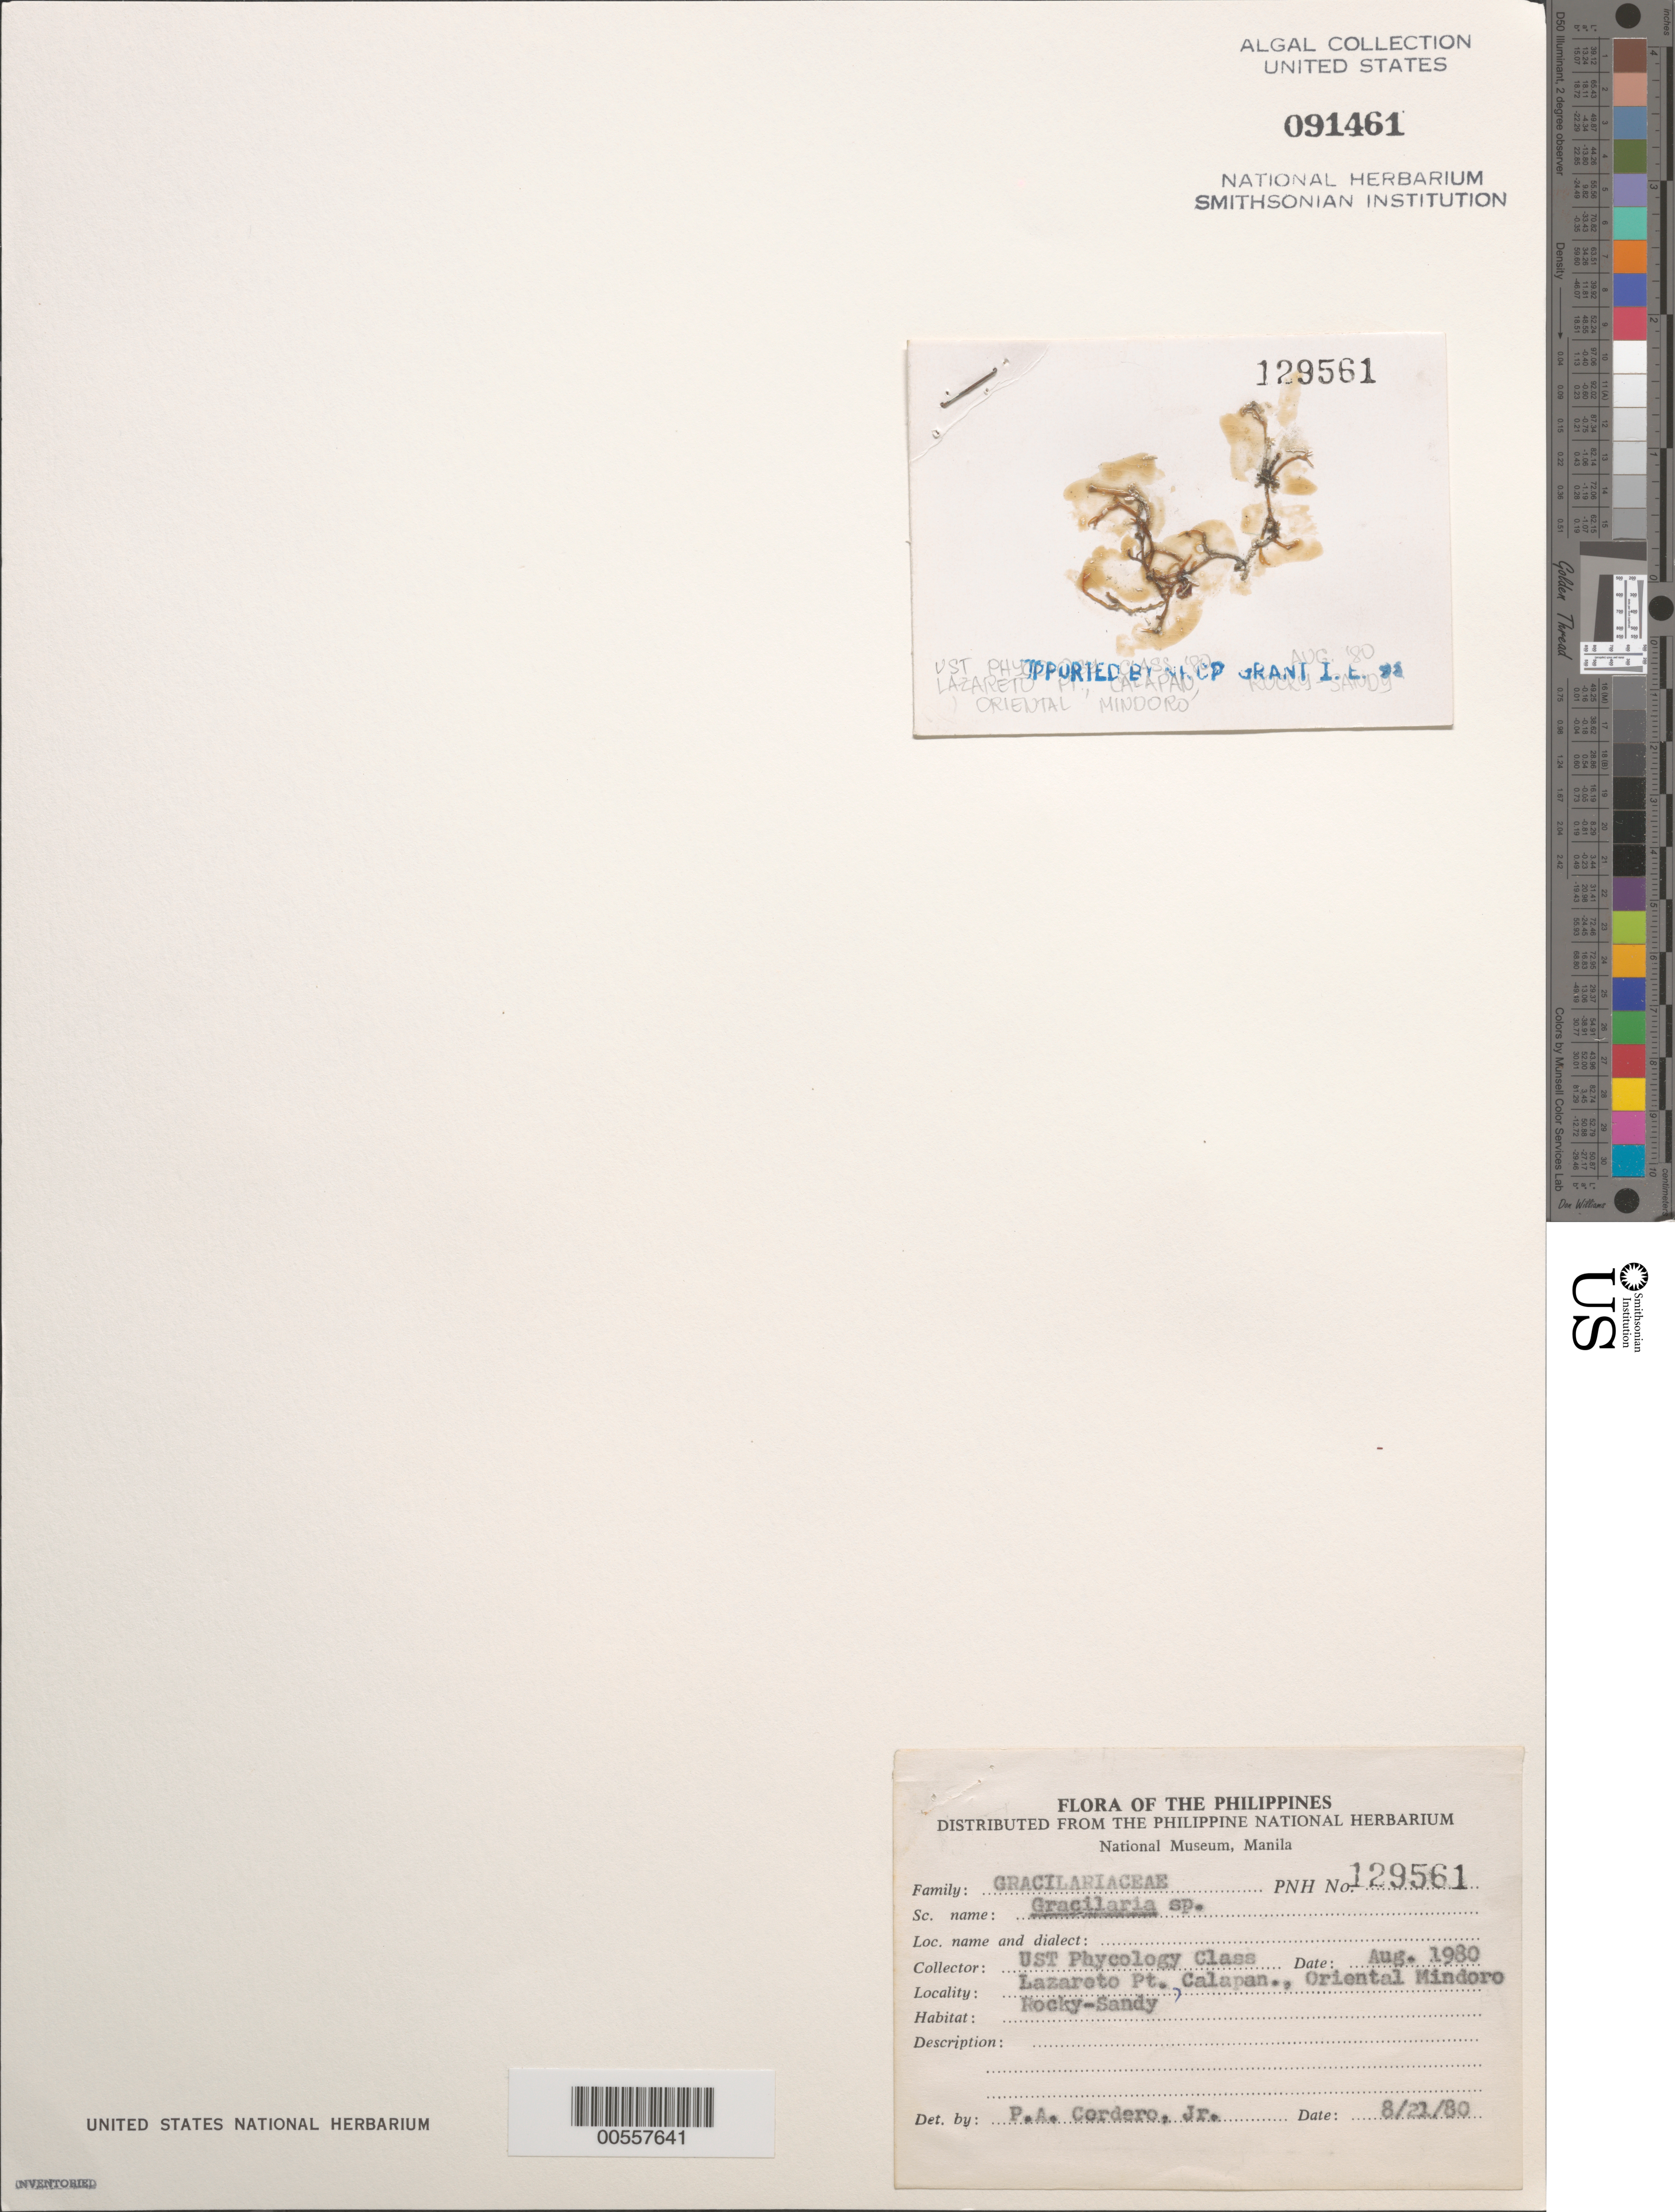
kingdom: Plantae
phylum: Rhodophyta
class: Florideophyceae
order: Gracilariales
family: Gracilariaceae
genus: Gracilaria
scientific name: Gracilaria sp.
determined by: Cordero, P. A., Jr.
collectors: UST Phycology Class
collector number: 129561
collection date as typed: Aug 1980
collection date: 1980-08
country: Philippines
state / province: Mimaropa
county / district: Mindoro Oriental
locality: Lazareto point, calapan, oriental mindoro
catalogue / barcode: US 91461